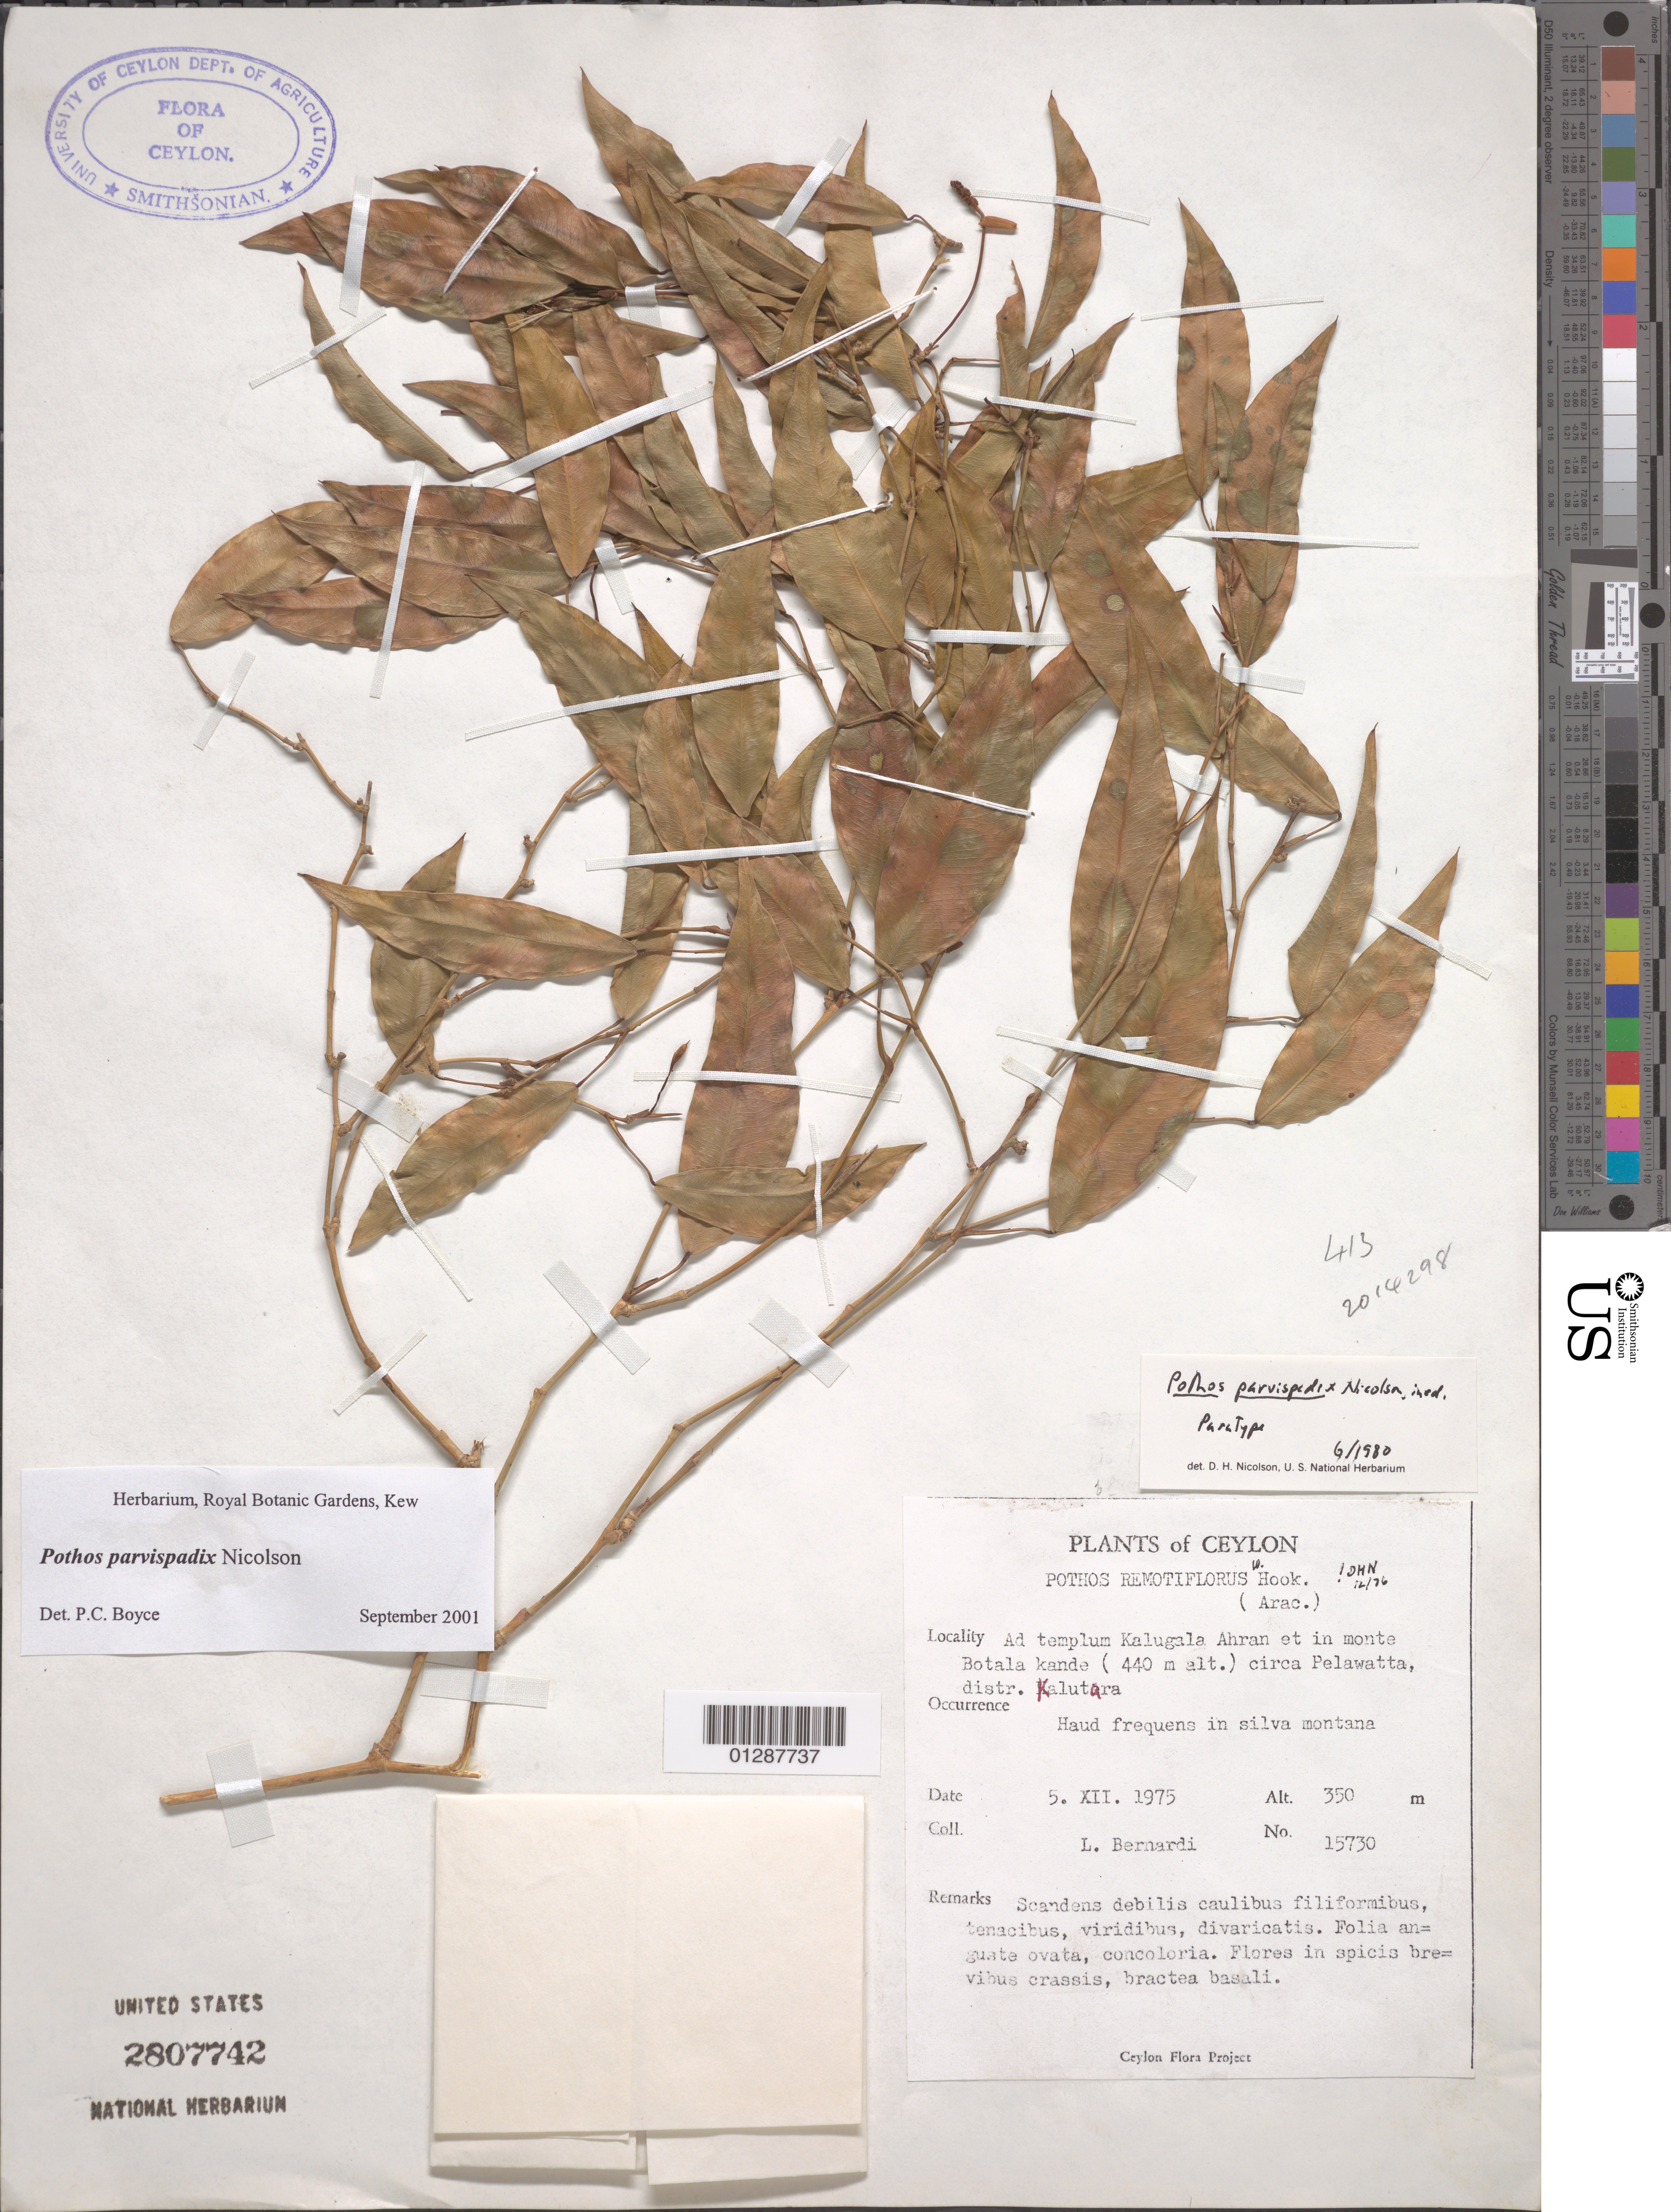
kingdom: Plantae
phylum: Tracheophyta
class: Liliopsida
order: Alismatales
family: Araceae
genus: Pothos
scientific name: Pothos parvispadix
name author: Nicolson in Dassan. & Fosberg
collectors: L. Bernardi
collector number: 15730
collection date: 1975-12-05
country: Sri Lanka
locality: Ceylon. Ad templum Kalugala Ahran et in monte Botala kande circa Pelawatta, distr. Kalutara.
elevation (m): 350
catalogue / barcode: US 2807742